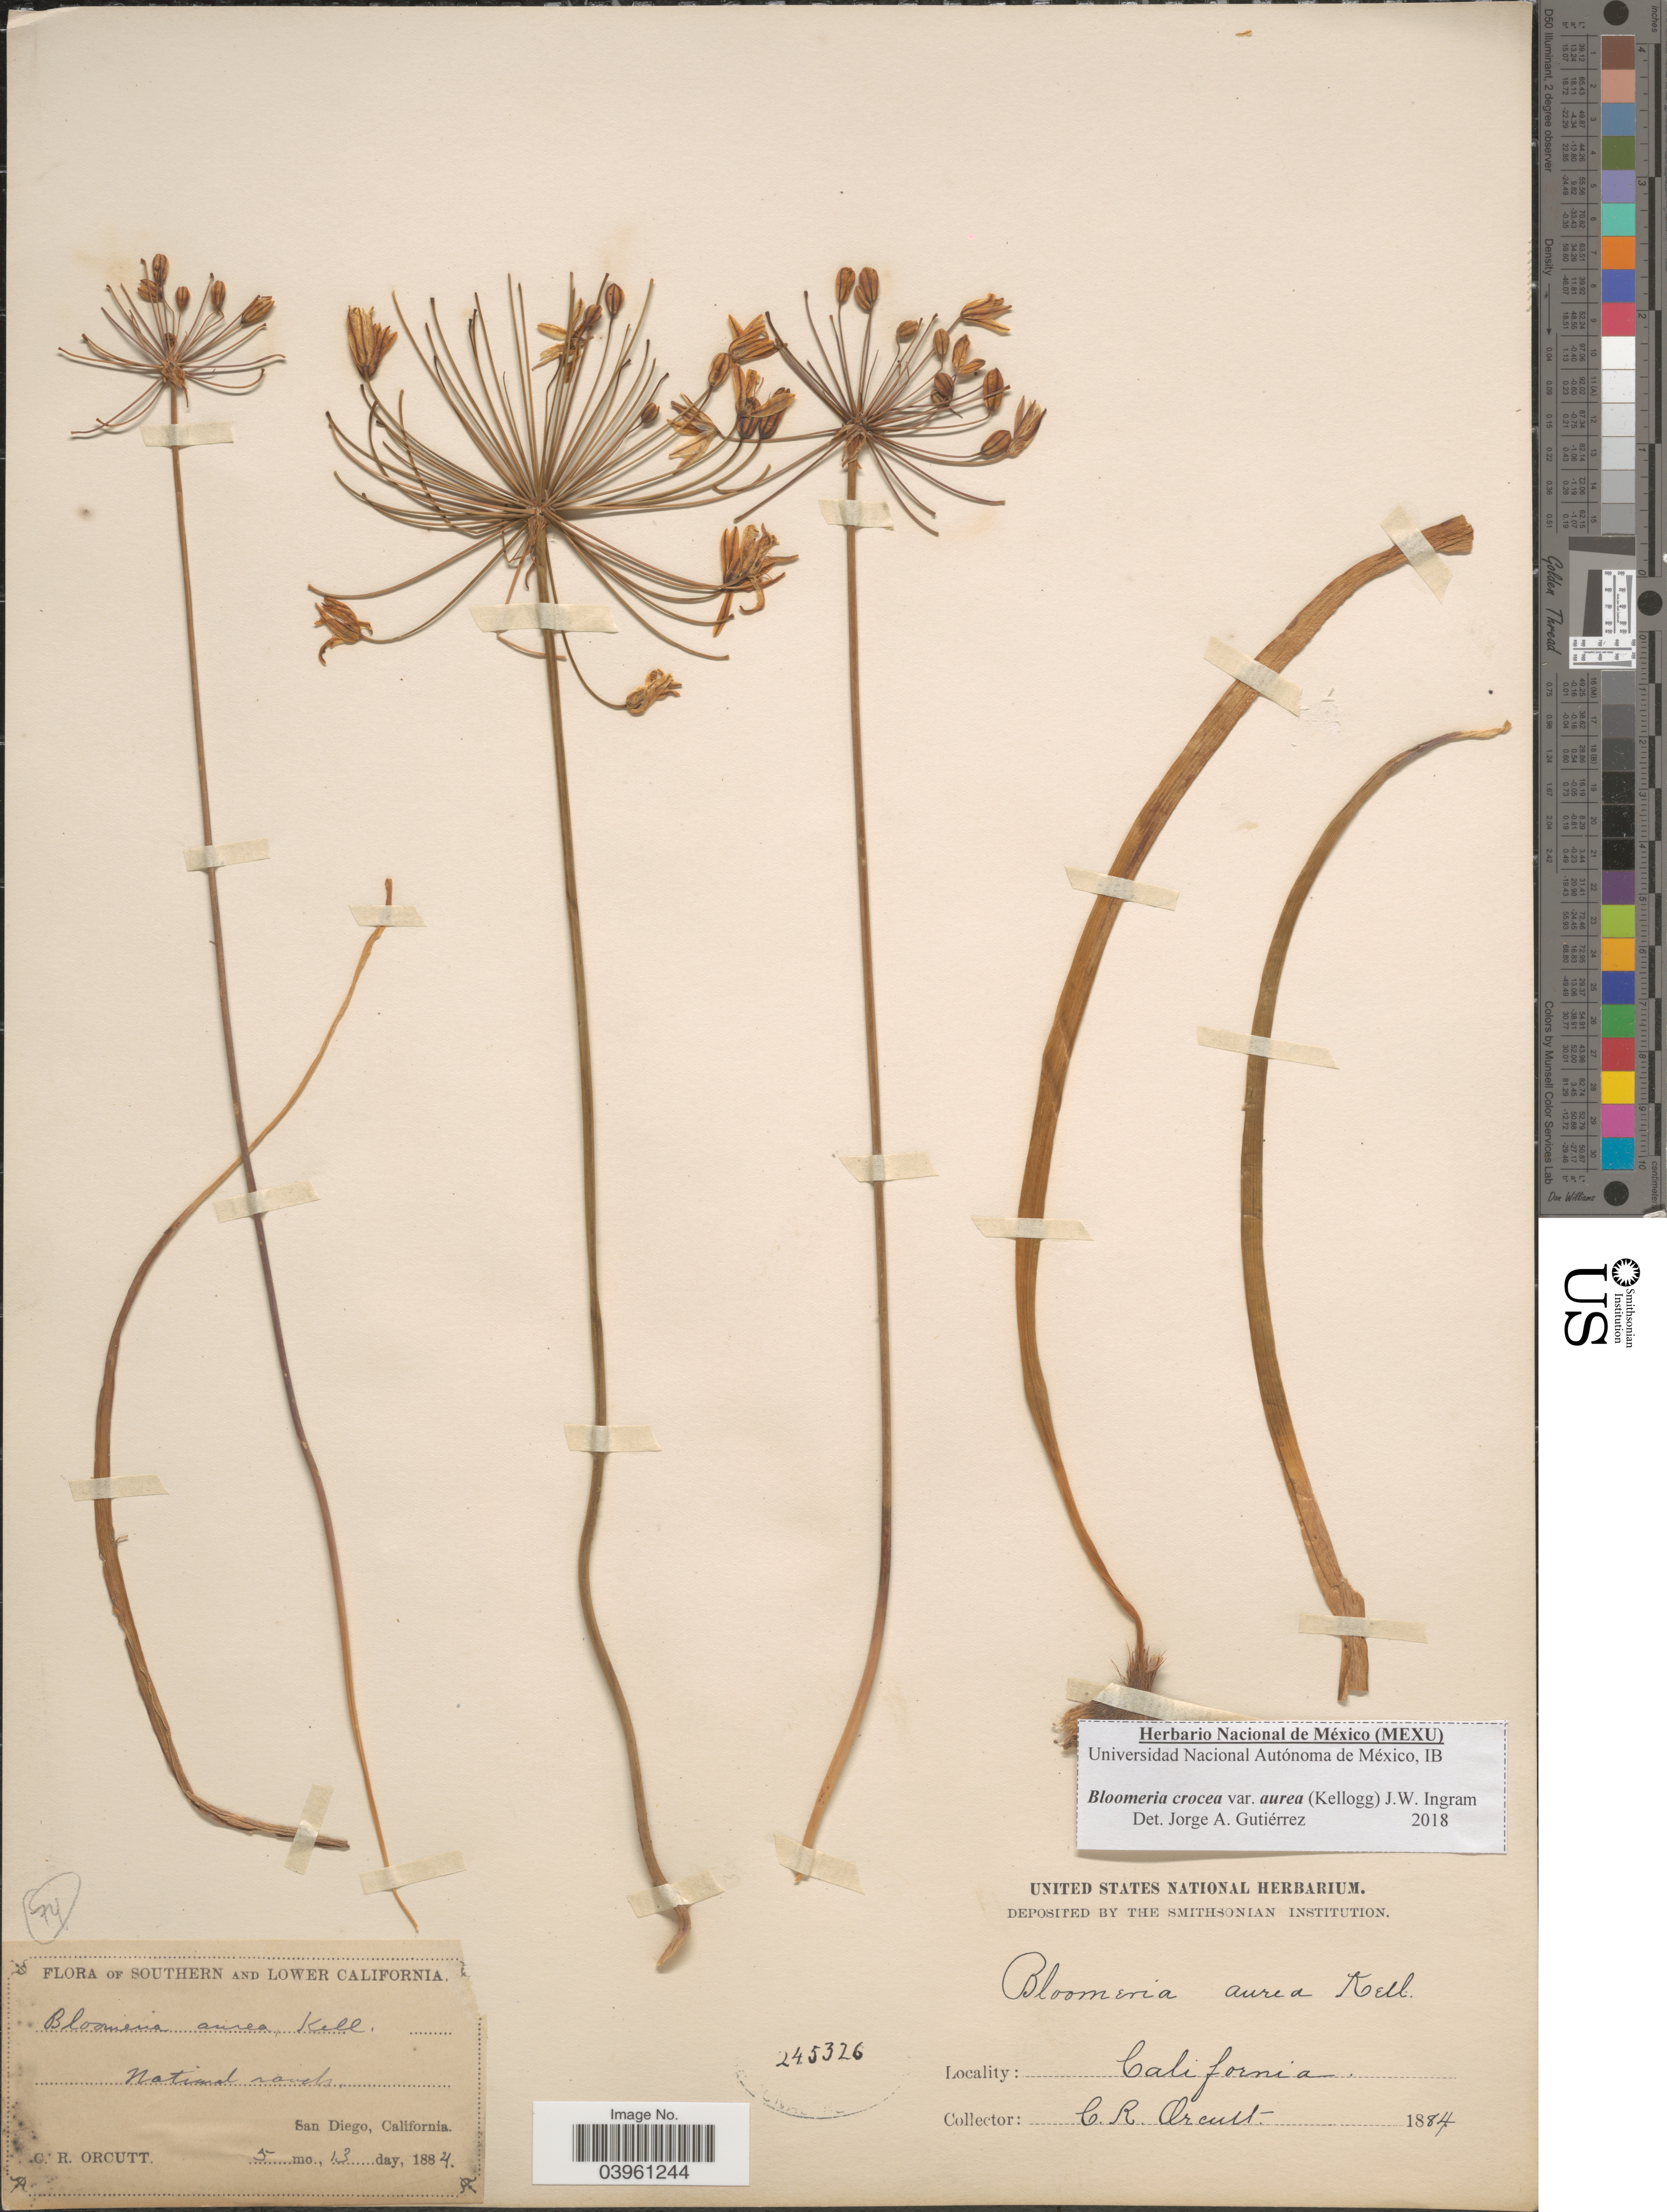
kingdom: Plantae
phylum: Tracheophyta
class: Liliopsida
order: Asparagales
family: Asparagaceae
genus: Bloomeria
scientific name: Bloomeria crocea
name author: (Torr.) Coville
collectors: C. R. Orcutt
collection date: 1884-05-13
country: United States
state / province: California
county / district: San Diego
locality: Southern and Lower California. National roads. San Diego.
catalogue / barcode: US 245326